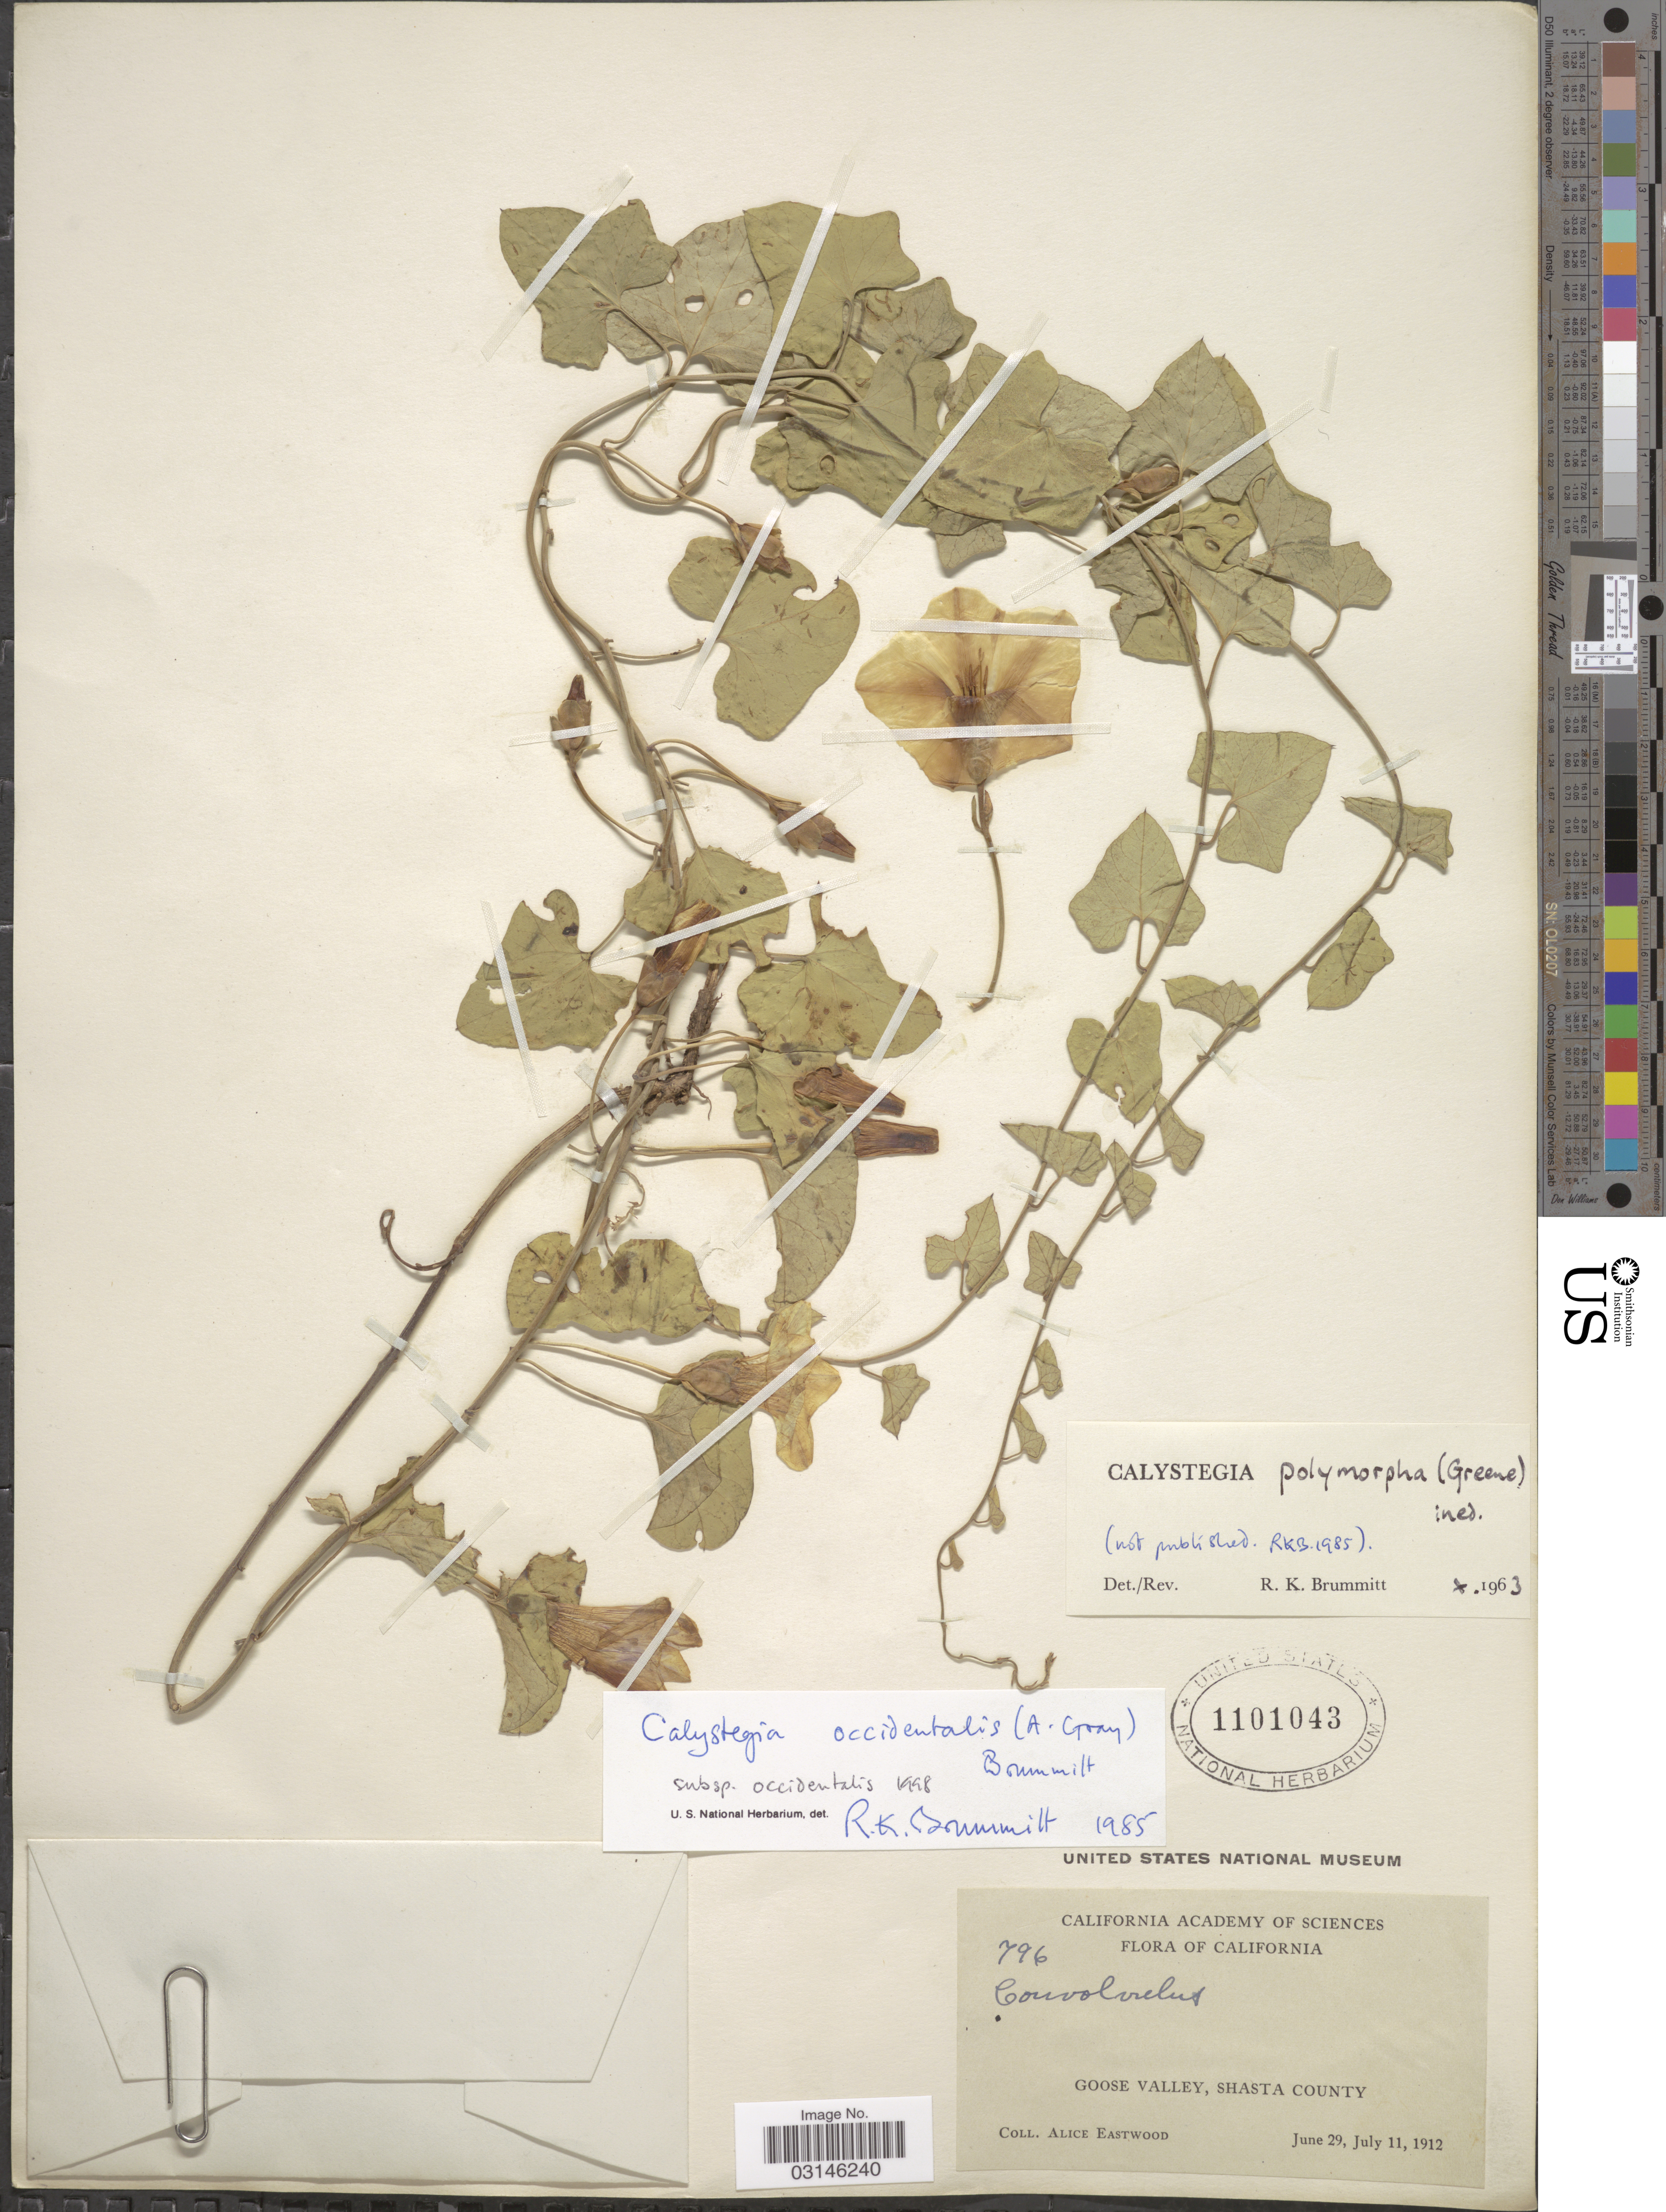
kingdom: Plantae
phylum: Tracheophyta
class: Magnoliopsida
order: Solanales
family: Convolvulaceae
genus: Calystegia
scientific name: Calystegia occidentalis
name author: (A. Gray) Brummitt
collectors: A. Eastwood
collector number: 796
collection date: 1912-06-29/1912-07-11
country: United States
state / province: California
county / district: Shasta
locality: Goose Valley, Shasta County.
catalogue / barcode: US 1101043